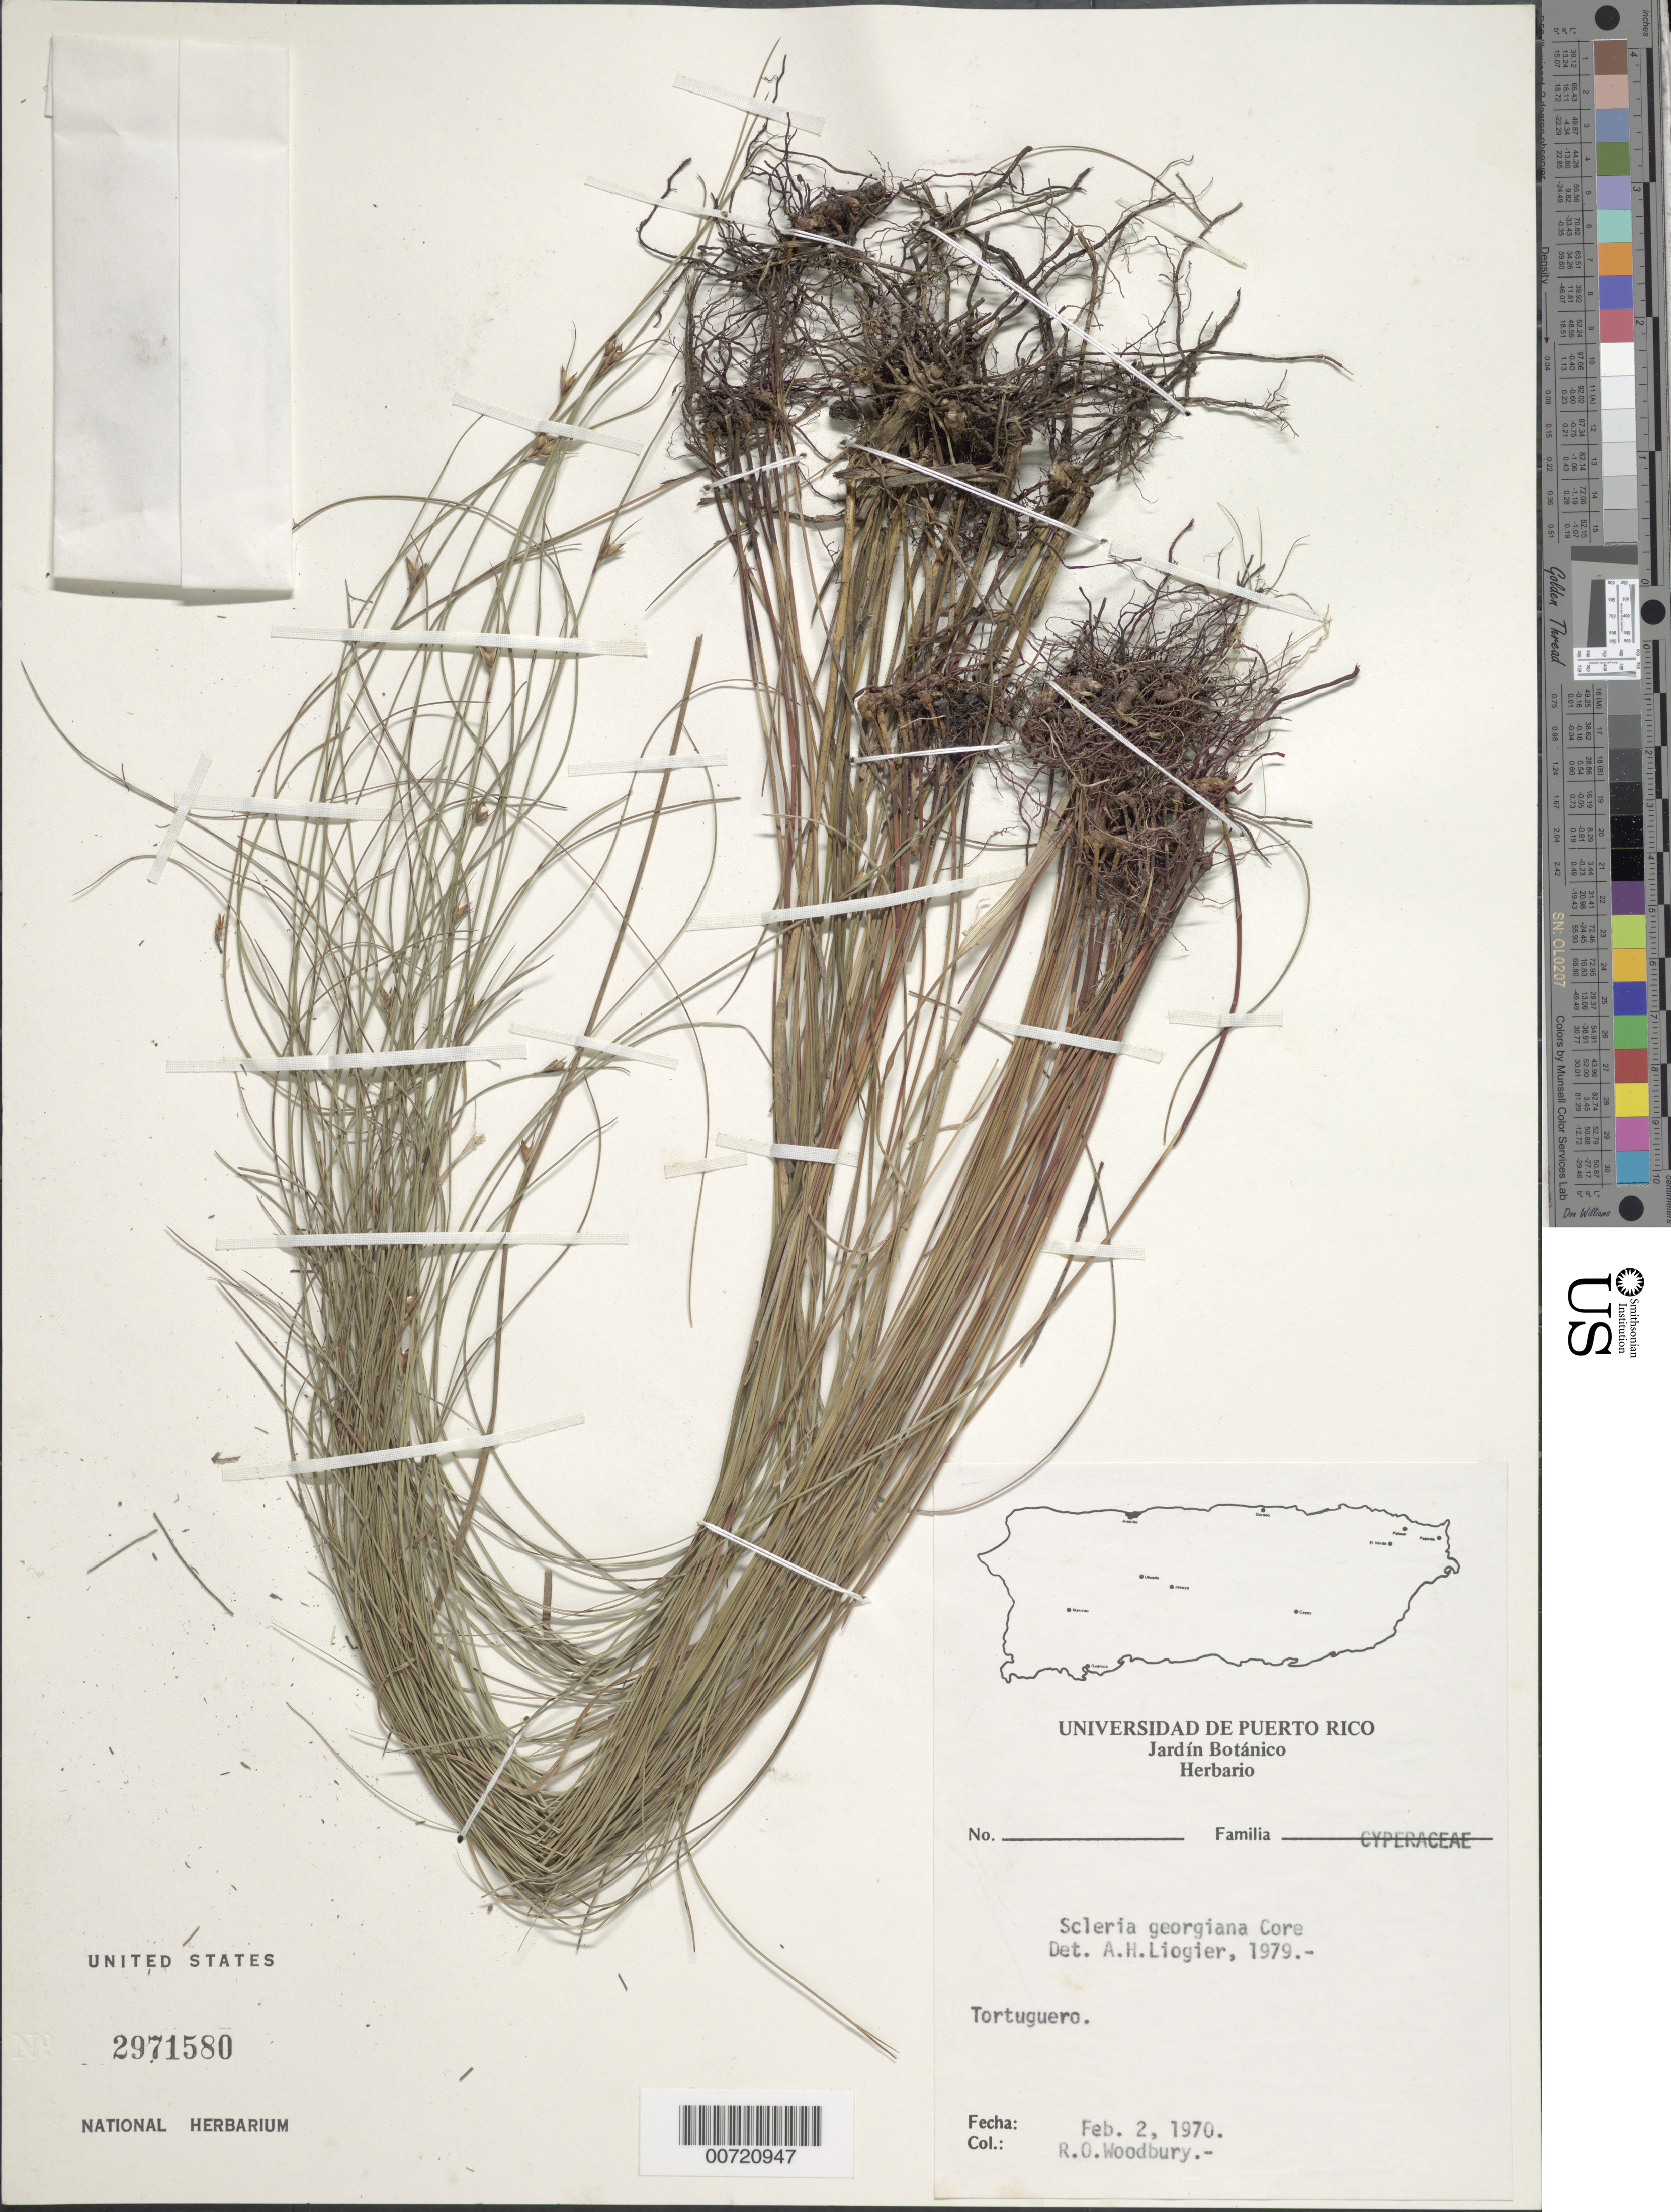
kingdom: Plantae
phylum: Tracheophyta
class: Liliopsida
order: Poales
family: Cyperaceae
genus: Scleria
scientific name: Scleria georgiana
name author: Core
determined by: Strong, M. T., (US), Smithsonian Institution - National Museum of Natural History (UNITED STATES)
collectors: R. O. Woodbury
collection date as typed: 02 Feb 1970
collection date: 1970-02-02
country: Puerto Rico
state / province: Manatí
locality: Laguna Tortuguero.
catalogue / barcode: US 2971580